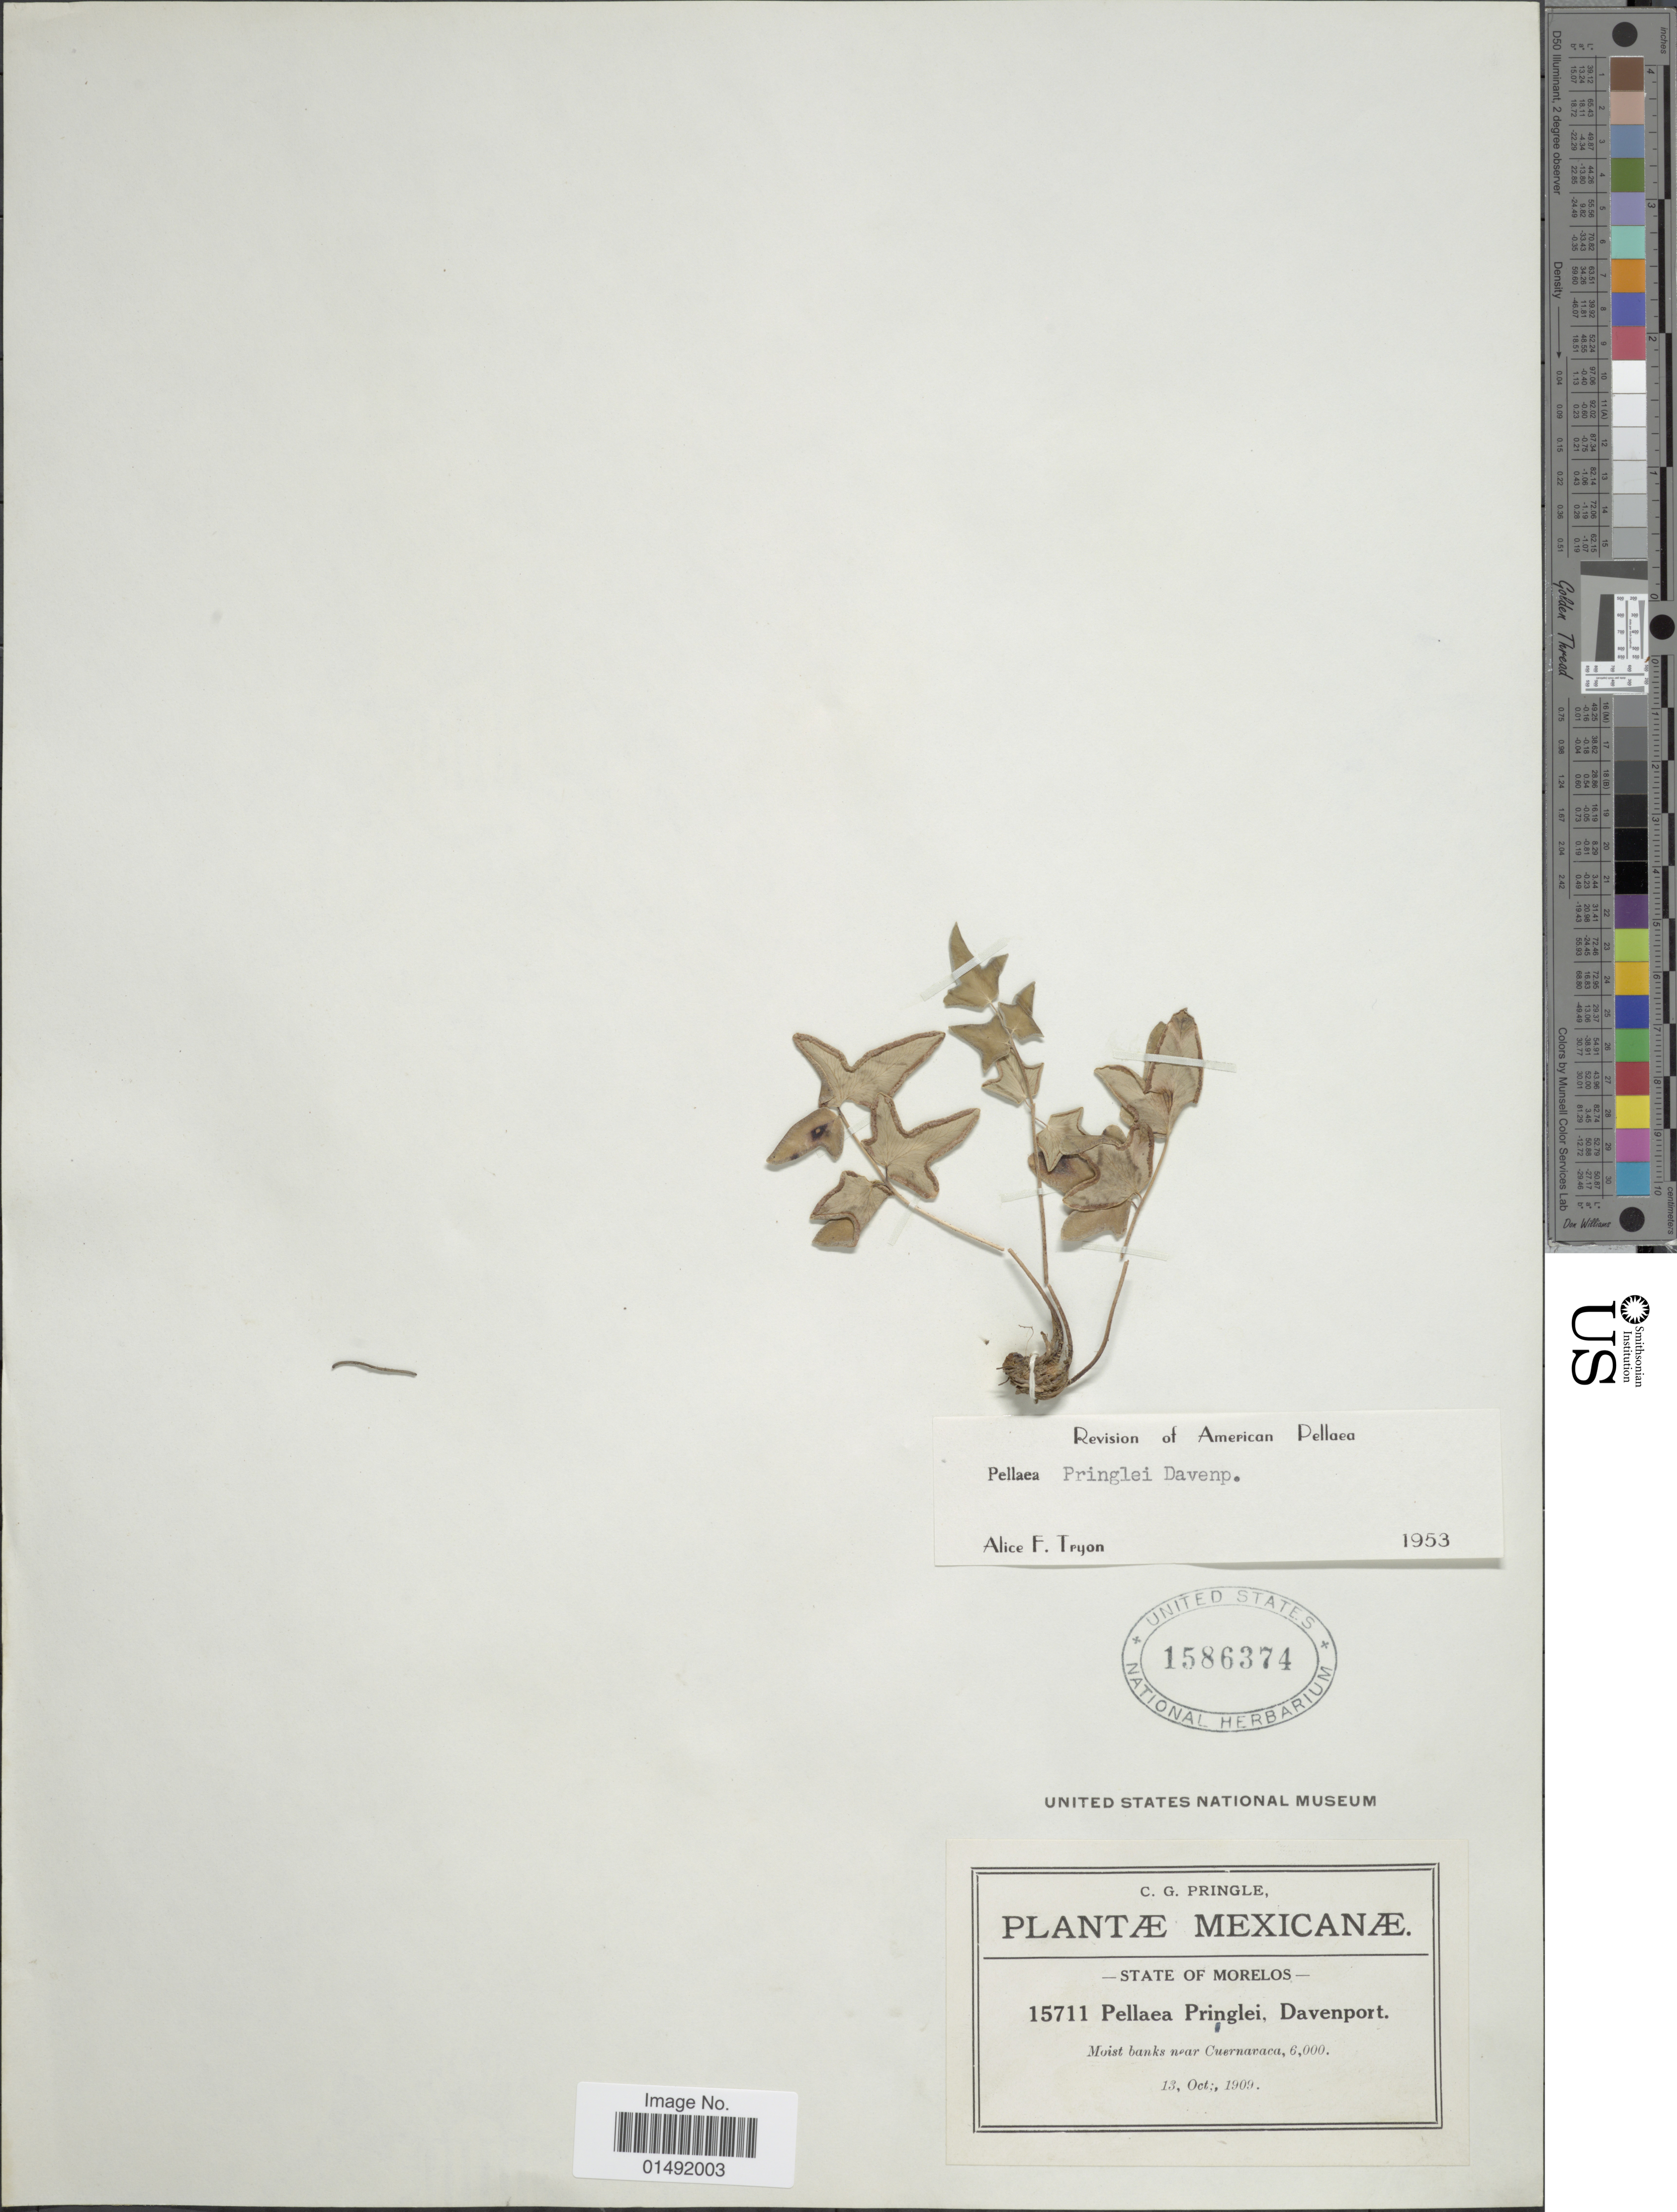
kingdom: Plantae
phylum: Tracheophyta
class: Polypodiopsida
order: Polypodiales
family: Pteridaceae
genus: Pellaea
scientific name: Pellaea pringlei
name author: Davenp.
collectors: C. G. Pringle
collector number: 15711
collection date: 1909-10-13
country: Mexico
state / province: Morelos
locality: Moist banks near Cuernavaca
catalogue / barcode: US 1586374